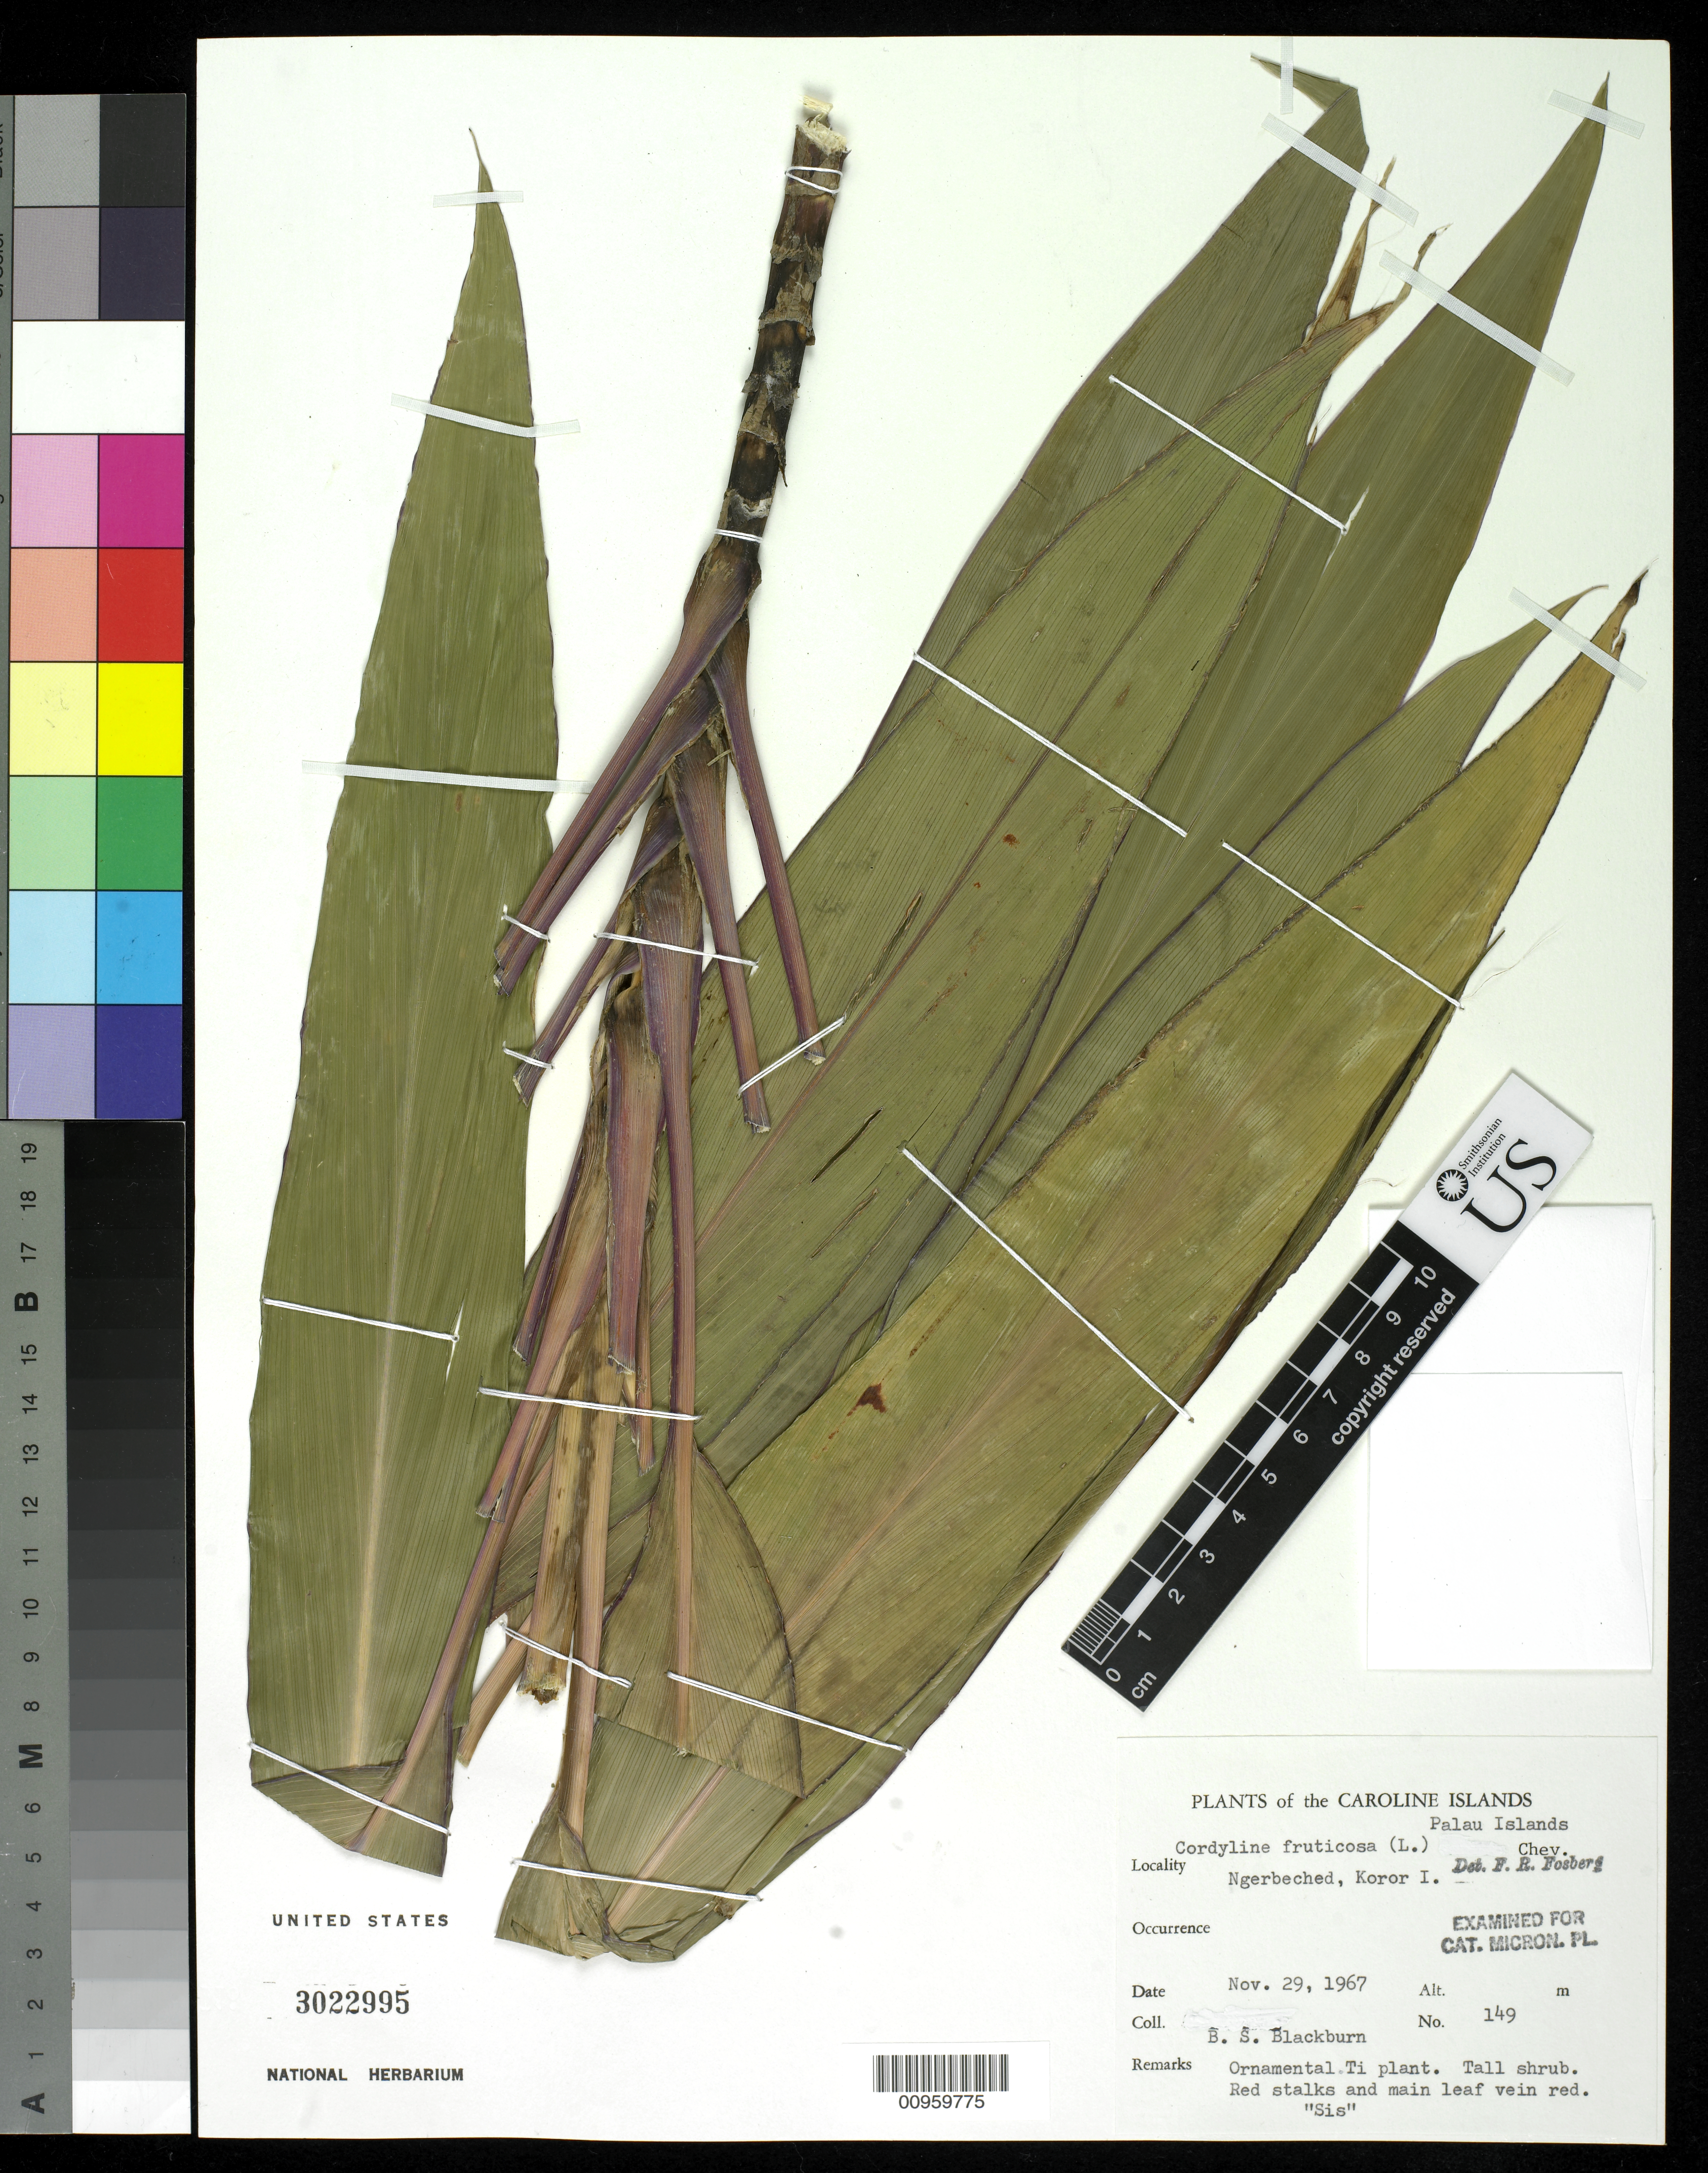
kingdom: Plantae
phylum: Tracheophyta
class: Liliopsida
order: Asparagales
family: Asparagaceae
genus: Cordyline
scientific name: Cordyline fruticosa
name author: (L.) A. Chev.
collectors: B. S. Blackburn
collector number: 149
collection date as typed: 29 Nov 1967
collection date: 1967-11-29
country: Palau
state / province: Koror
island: Oreor (Koror)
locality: Ngerbeched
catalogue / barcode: US 3022995